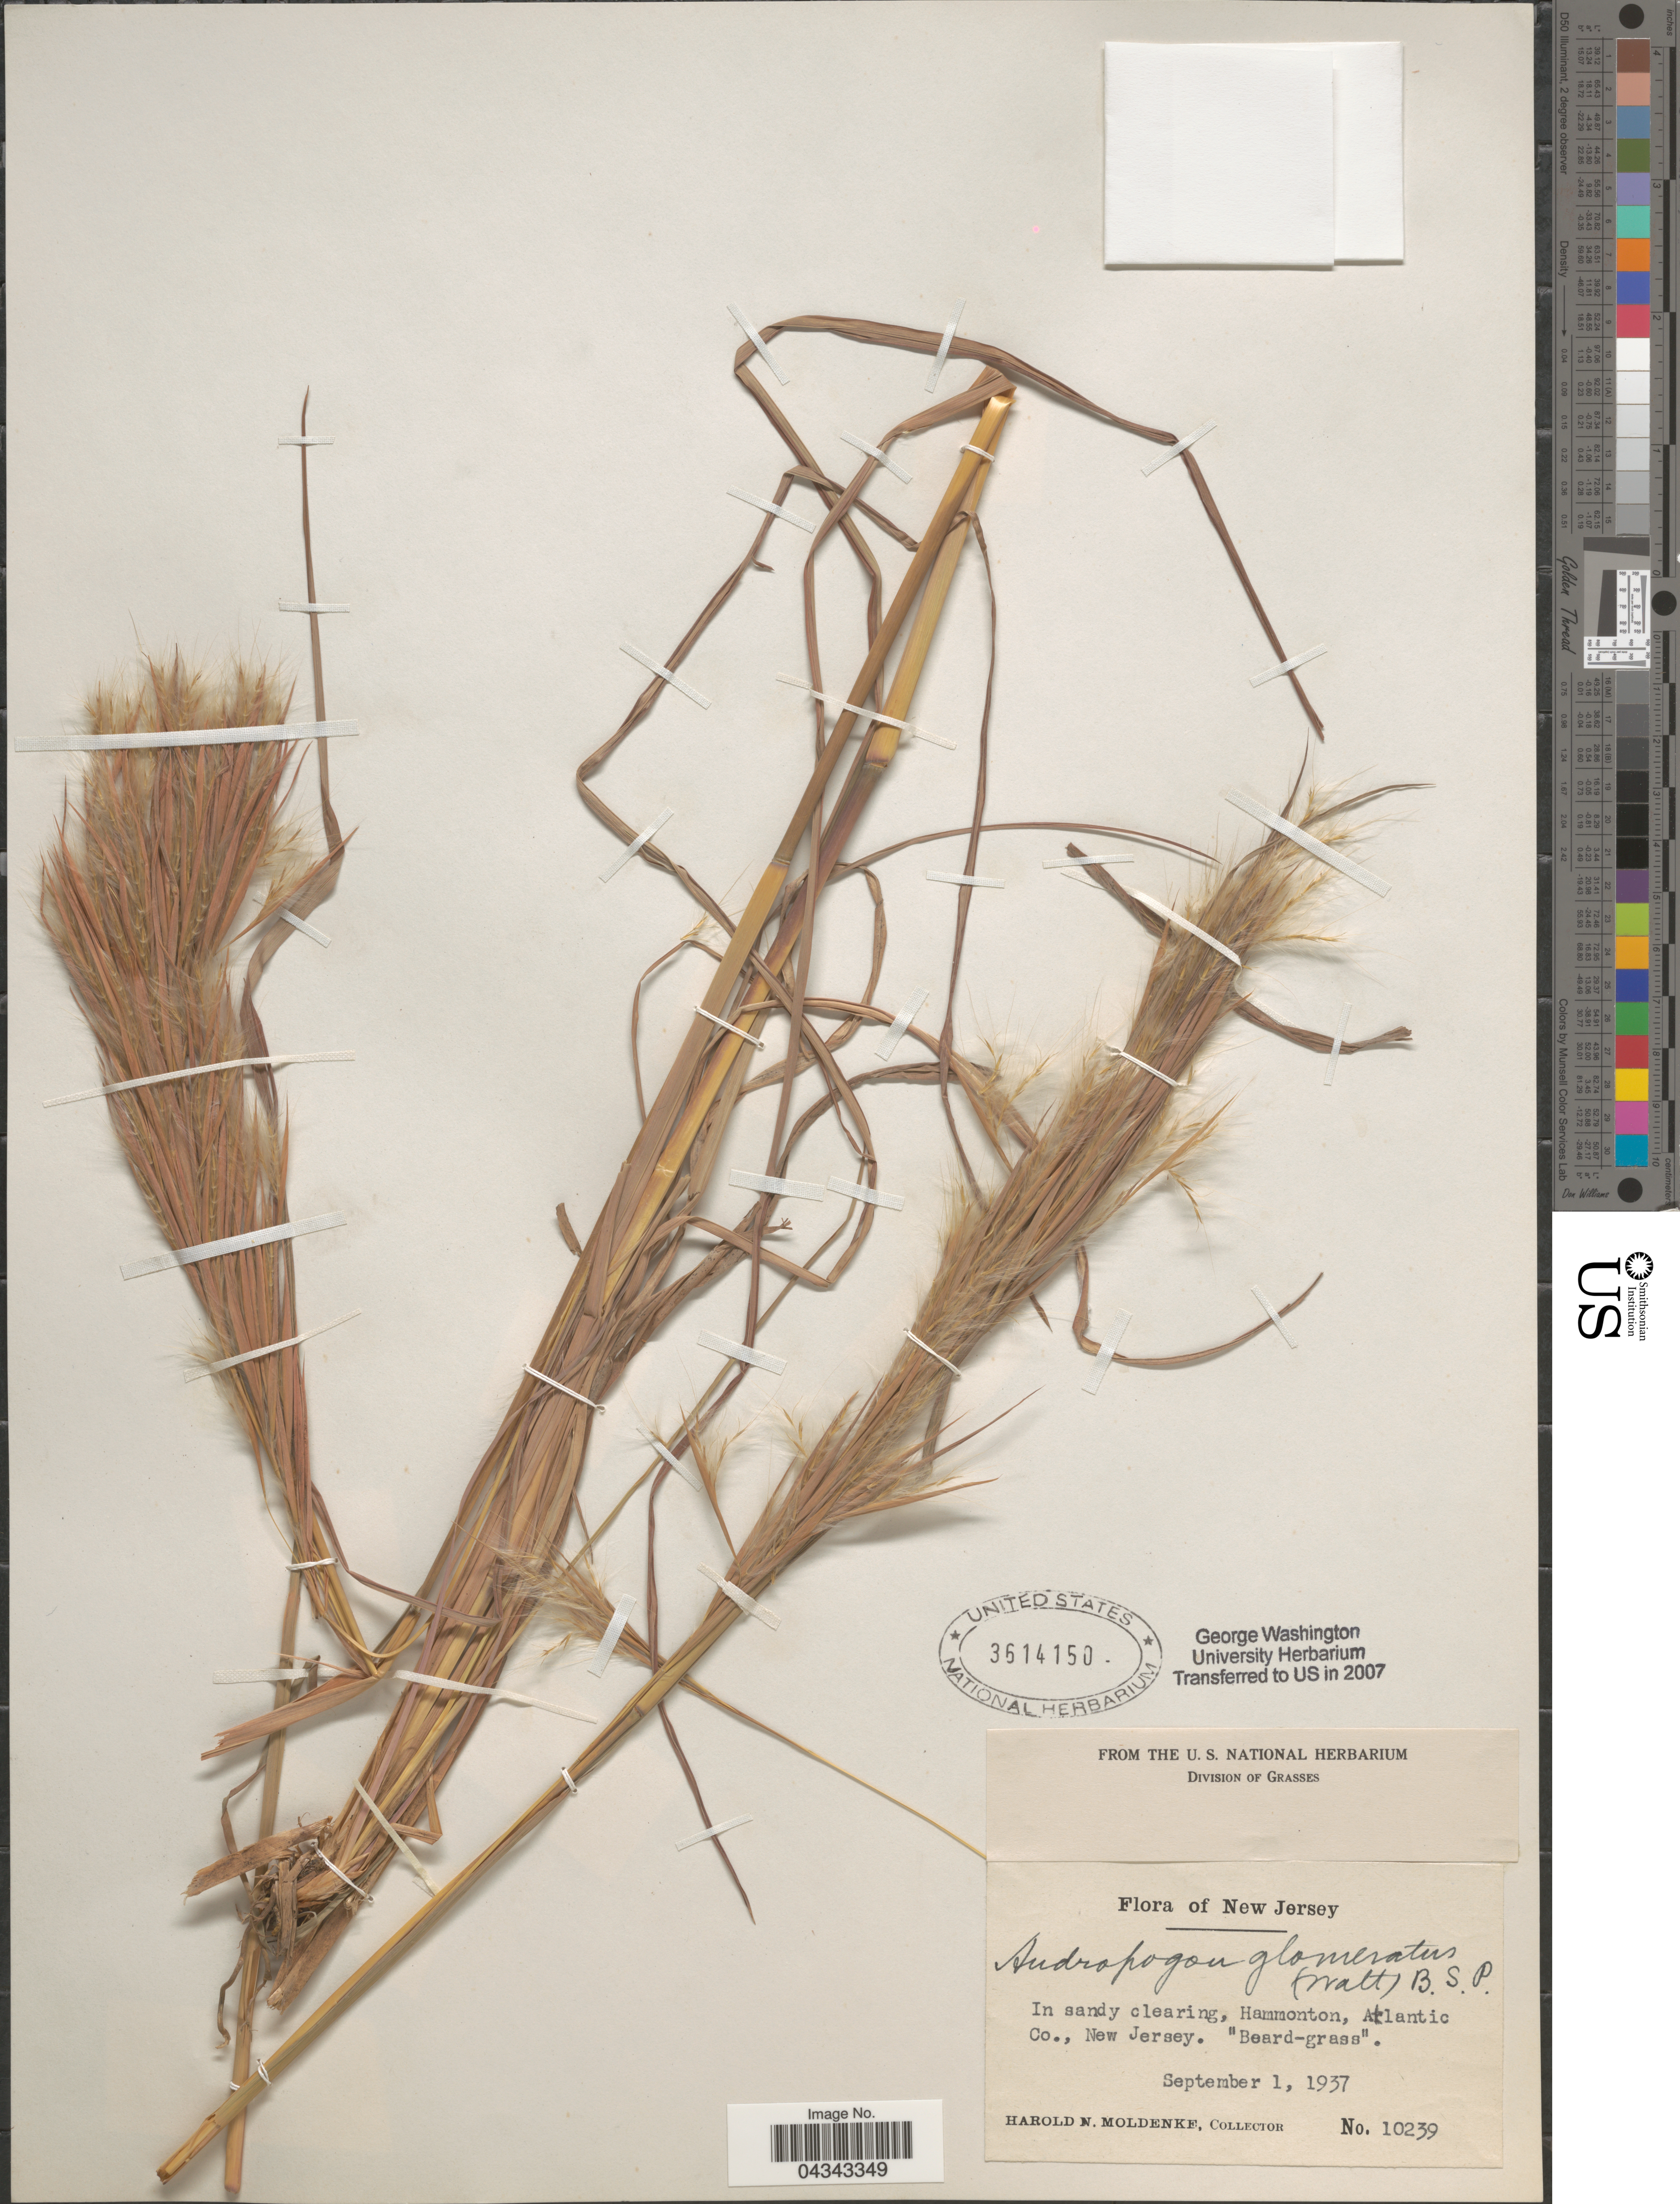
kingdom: Plantae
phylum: Tracheophyta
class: Liliopsida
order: Poales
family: Poaceae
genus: Andropogon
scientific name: Andropogon glomeratus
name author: (Walter) Britton, Stearns & Poggenb.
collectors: H. N. Moldenke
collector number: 10239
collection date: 1937-09-01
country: United States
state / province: New Jersey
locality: In sandy clearing, Hammonton, Atlantic Co.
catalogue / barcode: US 3614150